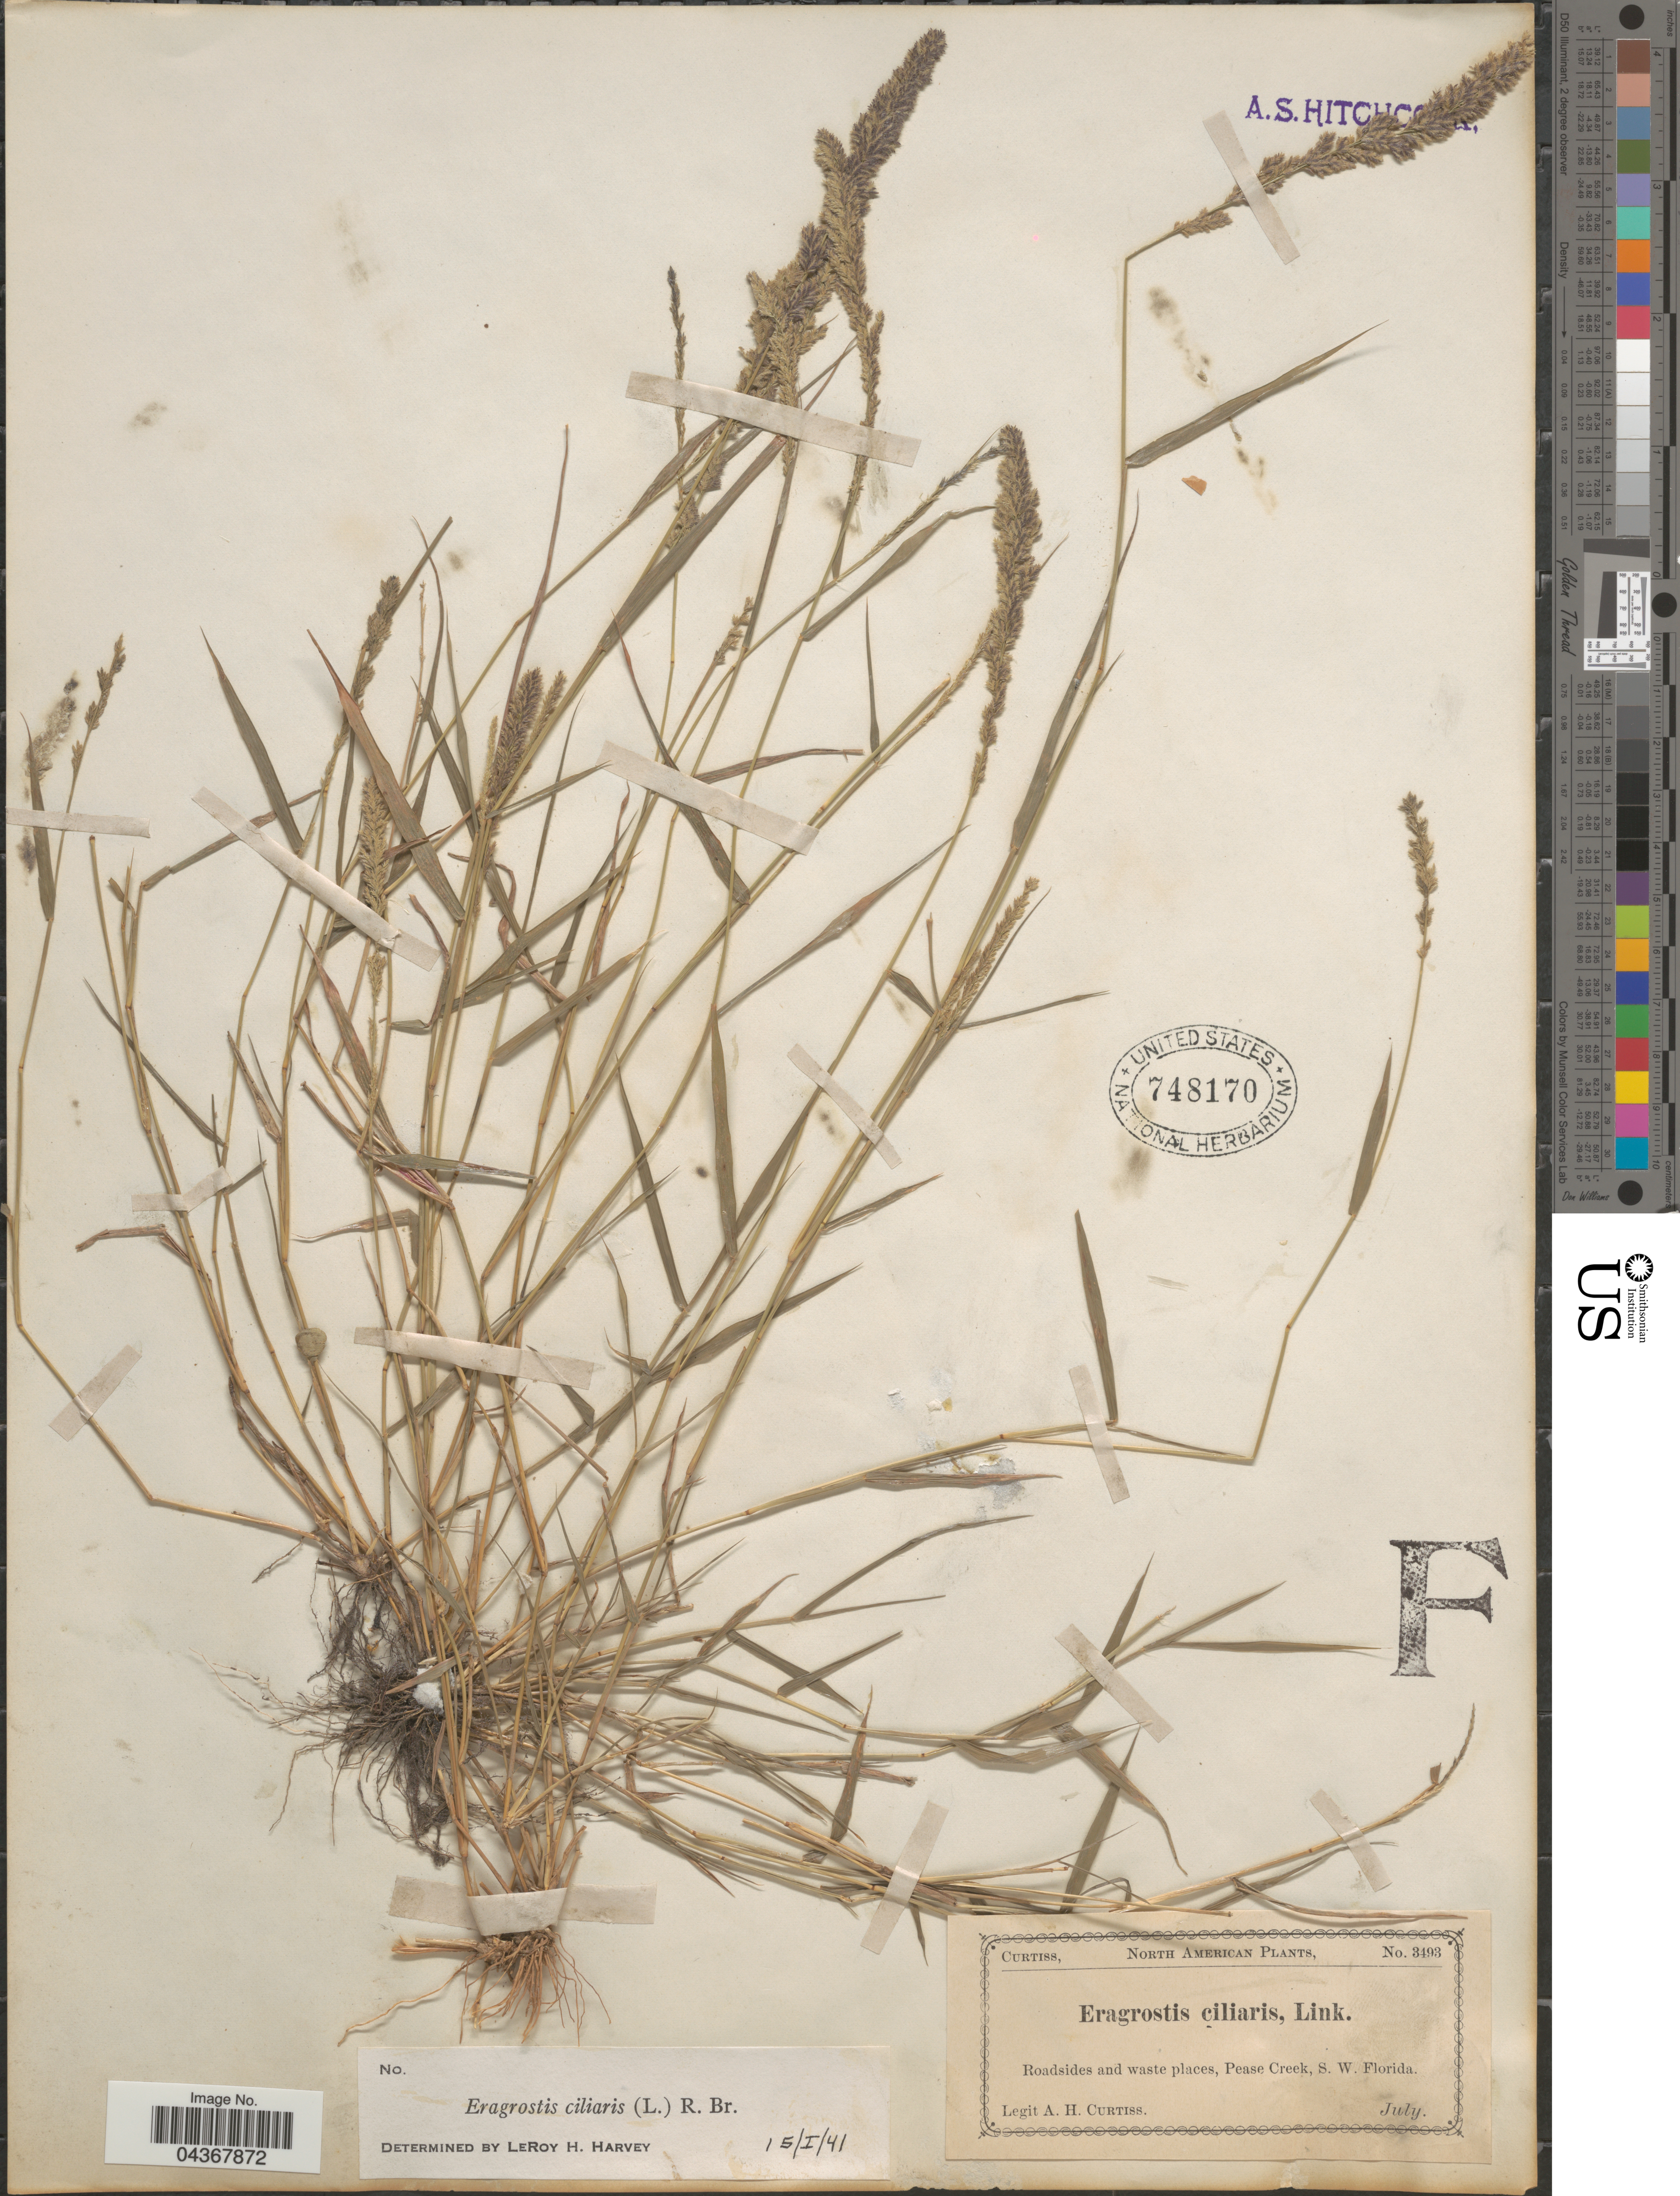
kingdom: Plantae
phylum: Tracheophyta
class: Liliopsida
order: Poales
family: Poaceae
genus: Eragrostis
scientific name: Eragrostis ciliaris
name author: (L.) R. Br.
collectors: A. H. Curtiss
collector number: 3493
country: United States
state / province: Florida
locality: Roadsides and waste places, Pease Creek, S. W. Florida.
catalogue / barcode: US 748170